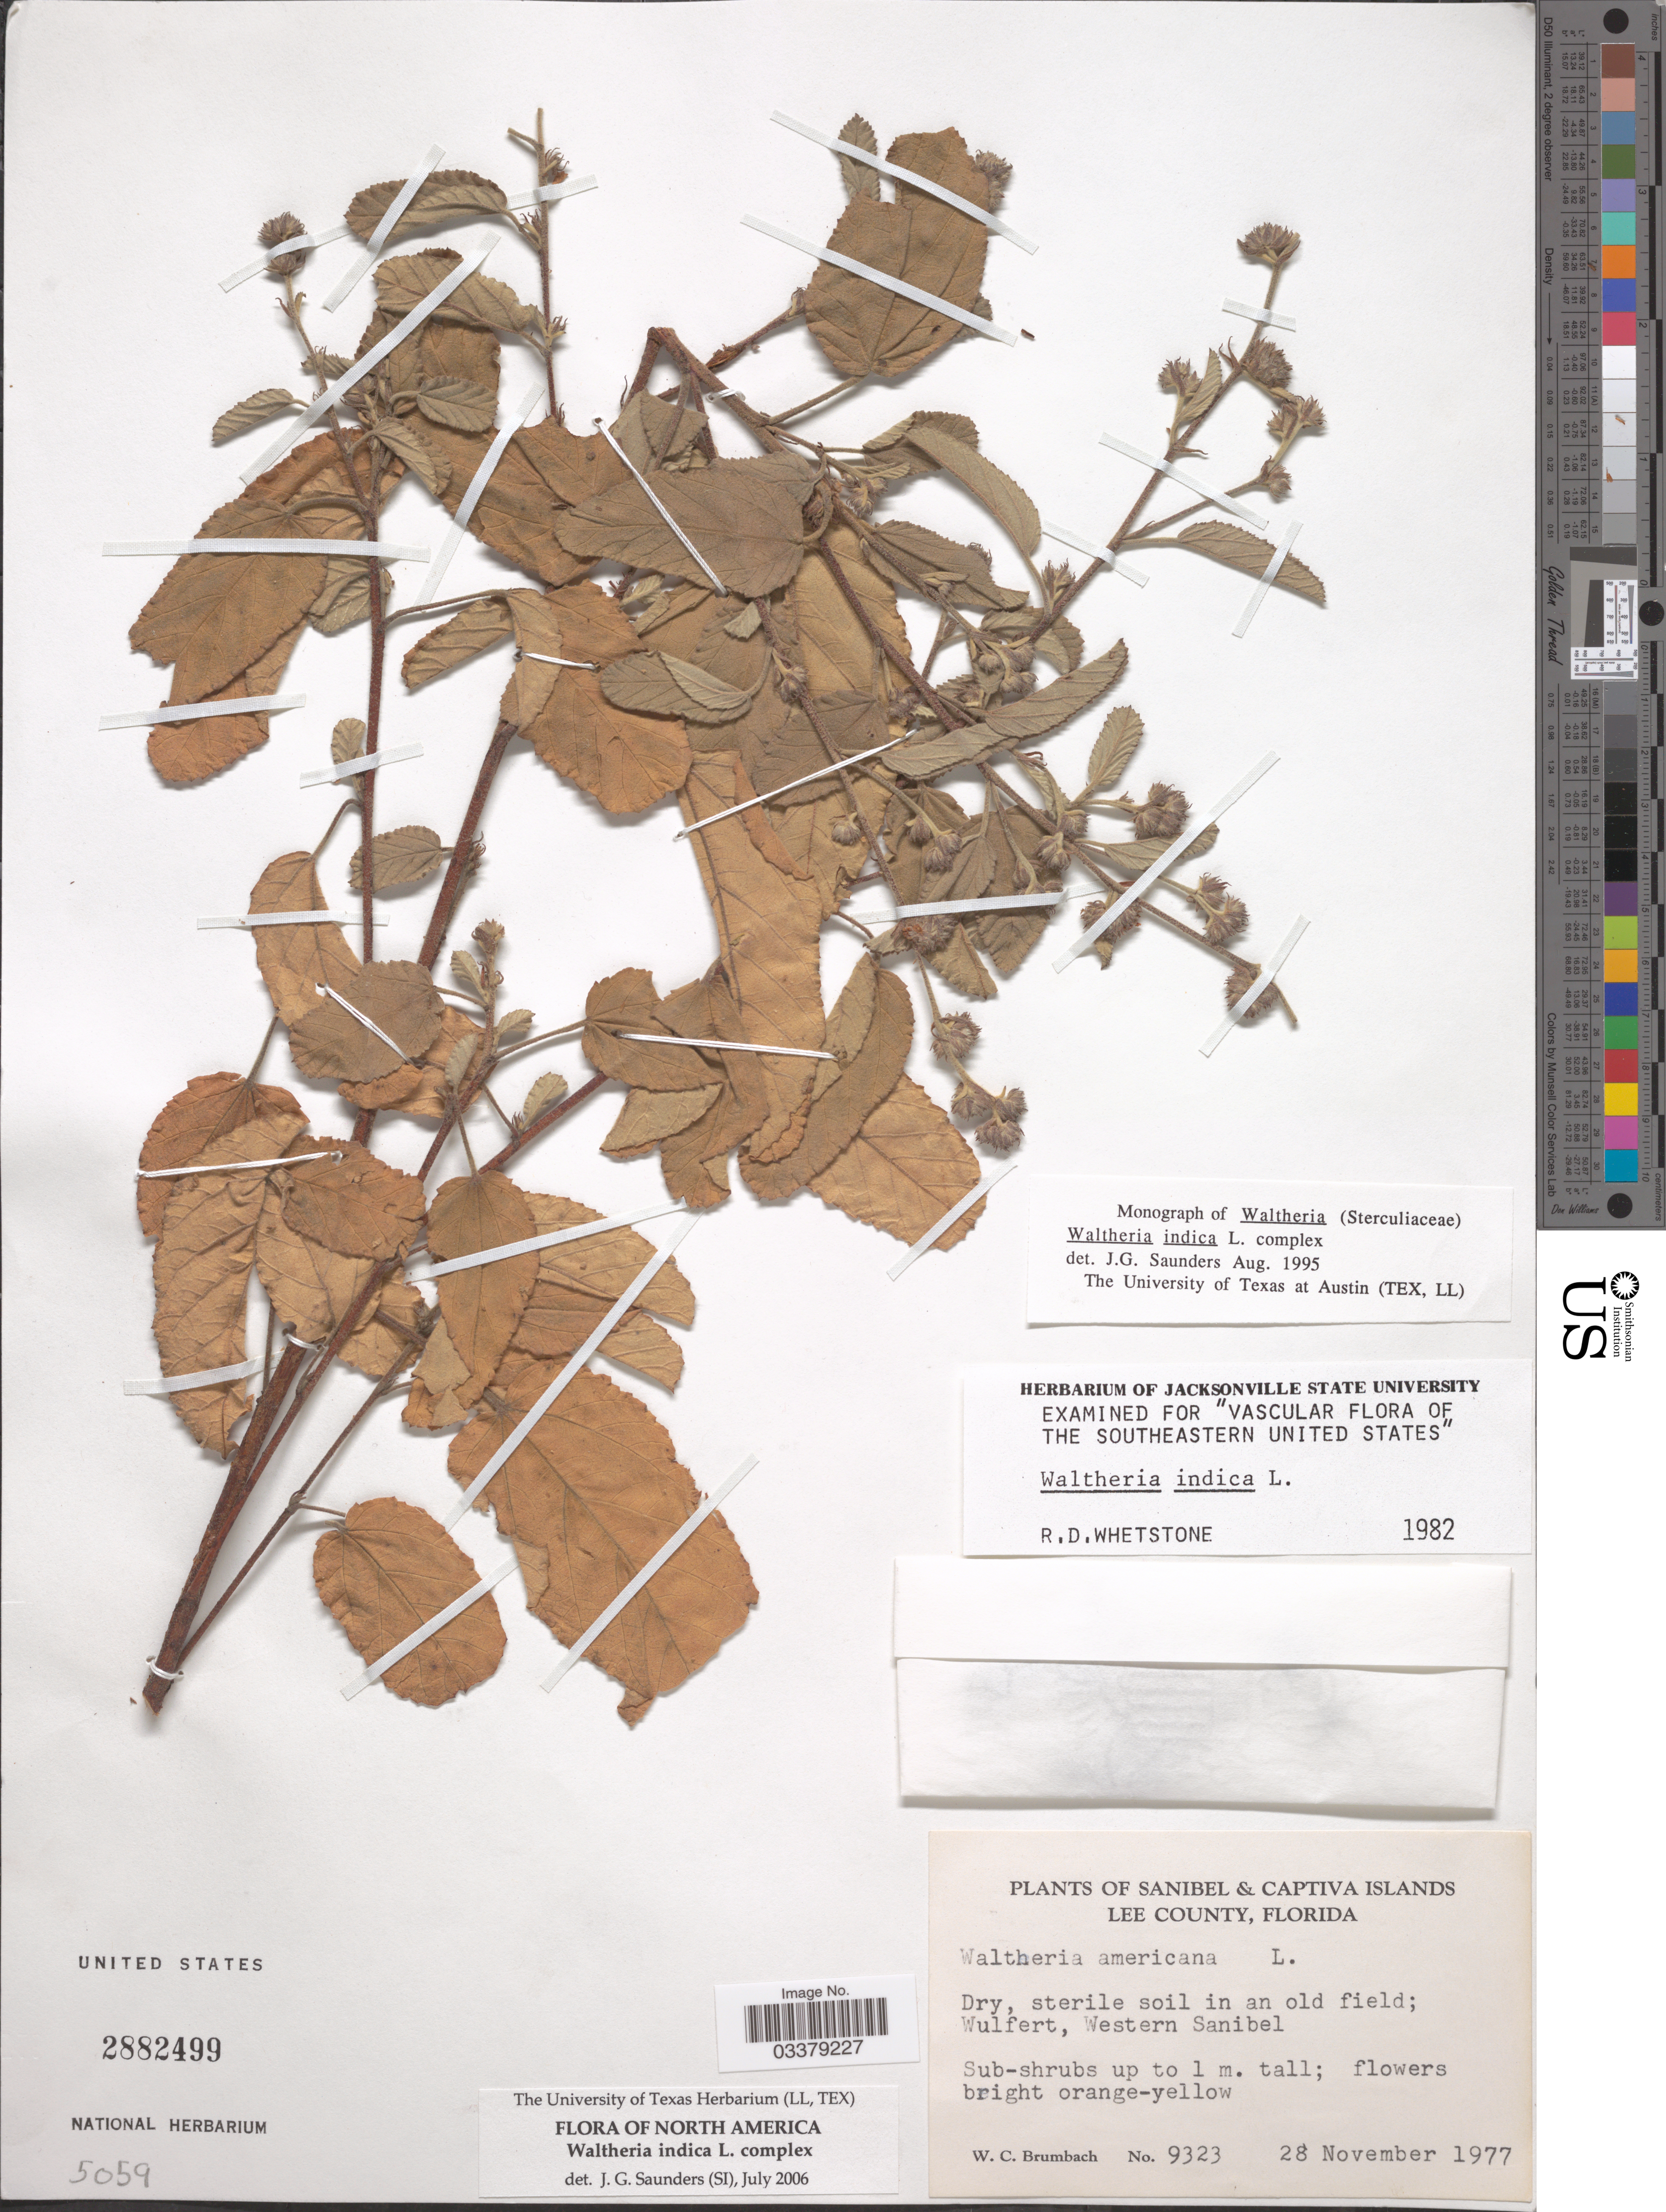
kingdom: Plantae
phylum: Tracheophyta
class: Magnoliopsida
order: Malvales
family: Malvaceae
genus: Waltheria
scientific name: Waltheria indica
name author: L.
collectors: W. C. Brumbach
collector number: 9323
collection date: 1977-11-28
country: United States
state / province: Florida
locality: Lee County. Wulfert, Western Sanibel.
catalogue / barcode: US 2882499